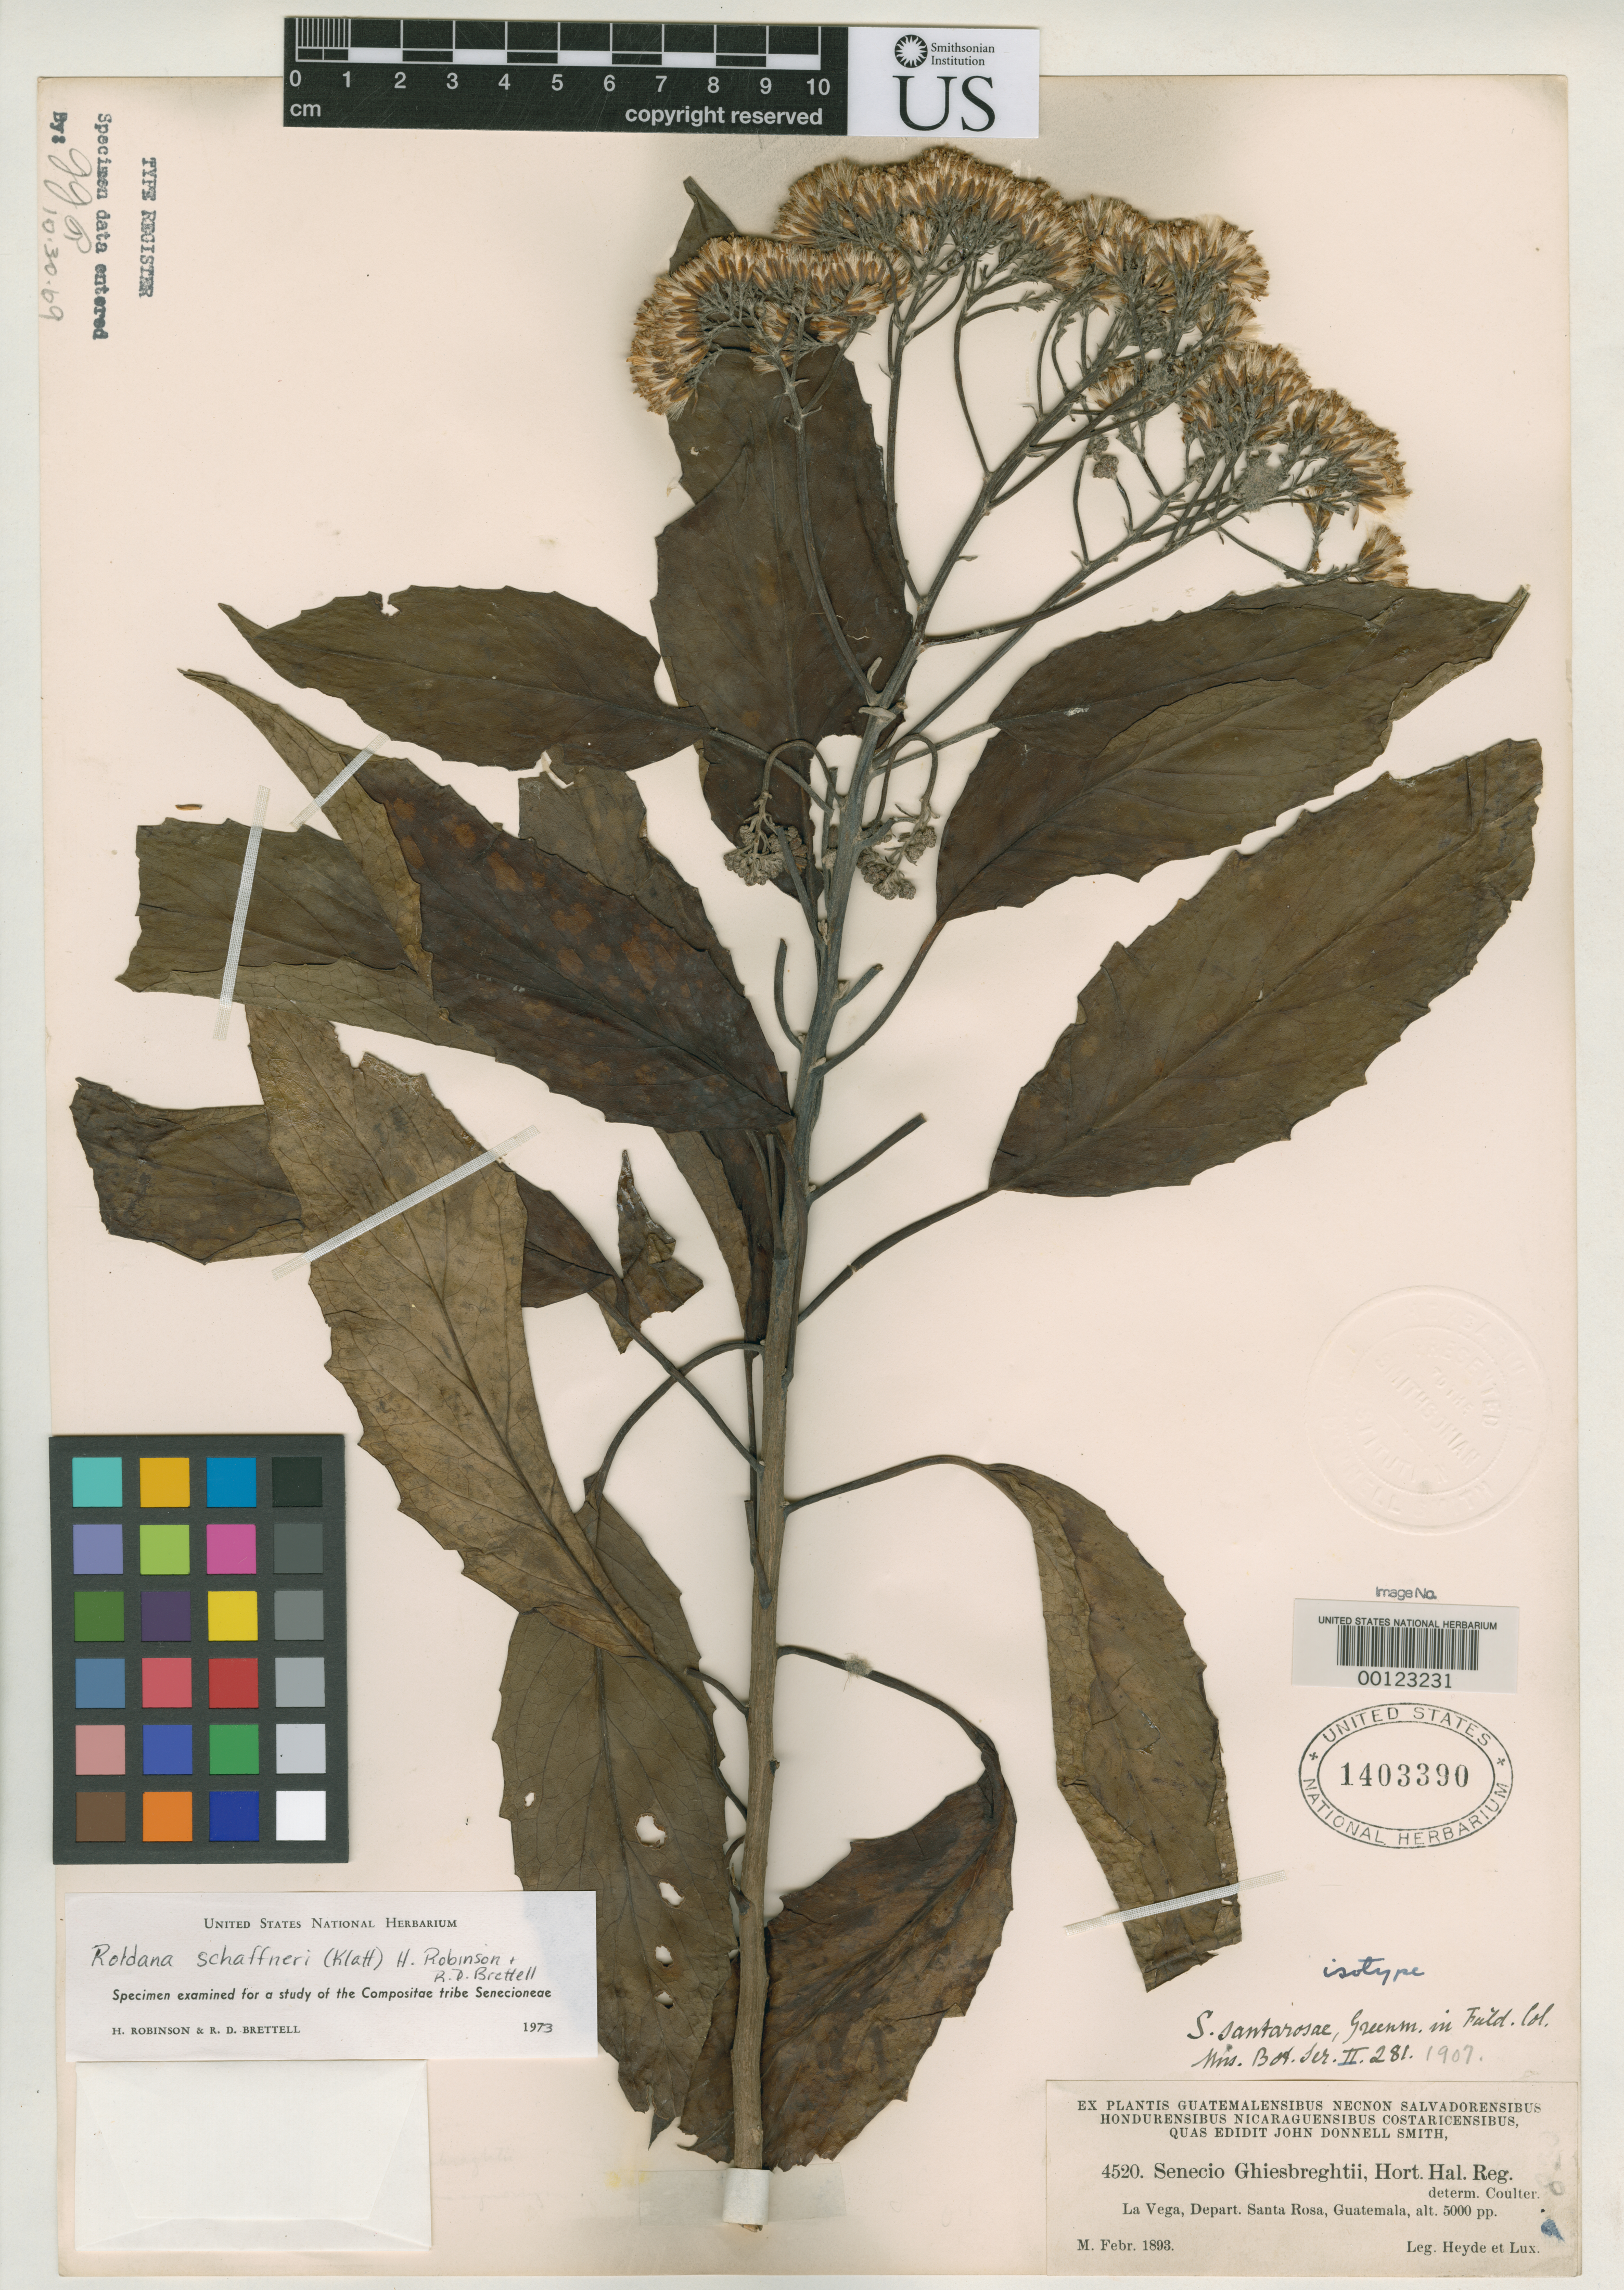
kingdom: Plantae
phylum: Tracheophyta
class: Magnoliopsida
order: Asterales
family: Asteraceae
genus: Senecio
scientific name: Senecio santarosae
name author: Greenm.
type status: Isotype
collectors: E. T. Heyde & E. Lux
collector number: J.D.S. 4520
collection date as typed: Feb 1893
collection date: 1893-02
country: Guatemala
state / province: Santa Rosa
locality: La Vega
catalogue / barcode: US 1403390